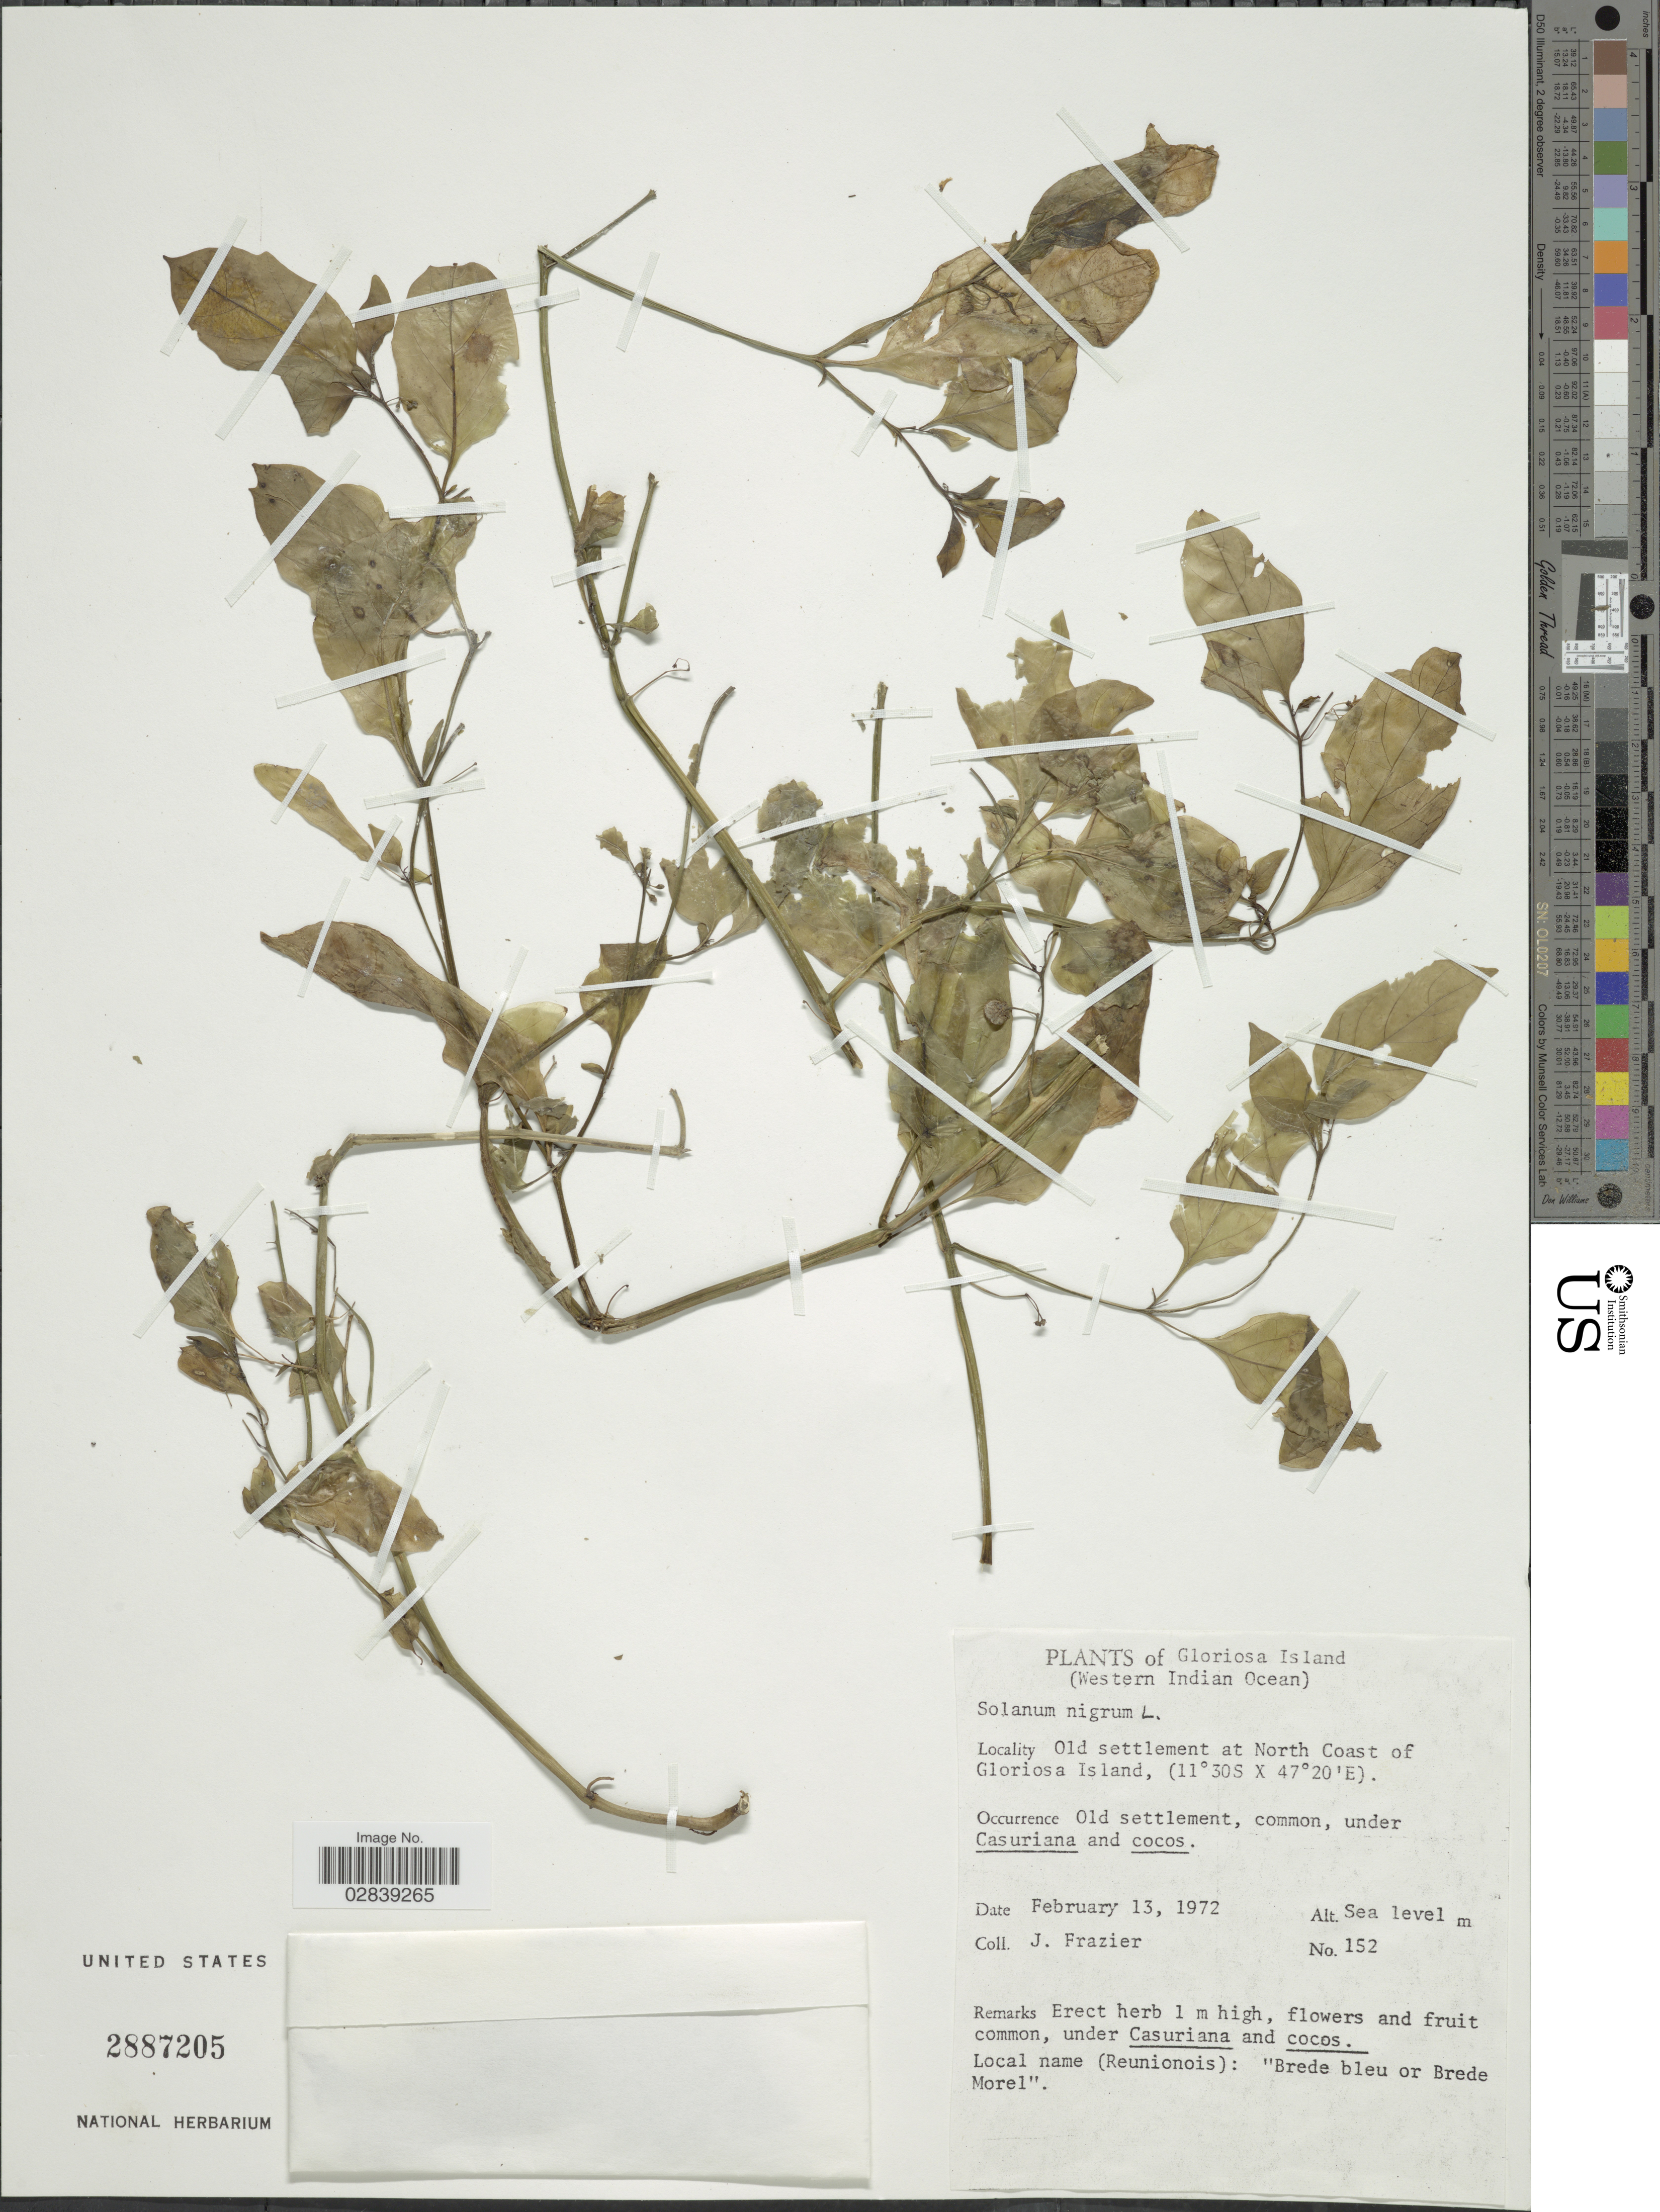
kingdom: Plantae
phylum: Tracheophyta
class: Magnoliopsida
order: Solanales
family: Solanaceae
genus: Solanum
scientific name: Solanum nigrum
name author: L.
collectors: J. Frazier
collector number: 152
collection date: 1972-02-13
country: French Southern Territories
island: Île Glorieuse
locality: Île Glorieuse (Western Indian Ocean), Old settlement at North Coast of Île Glorieuse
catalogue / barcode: US 2887205